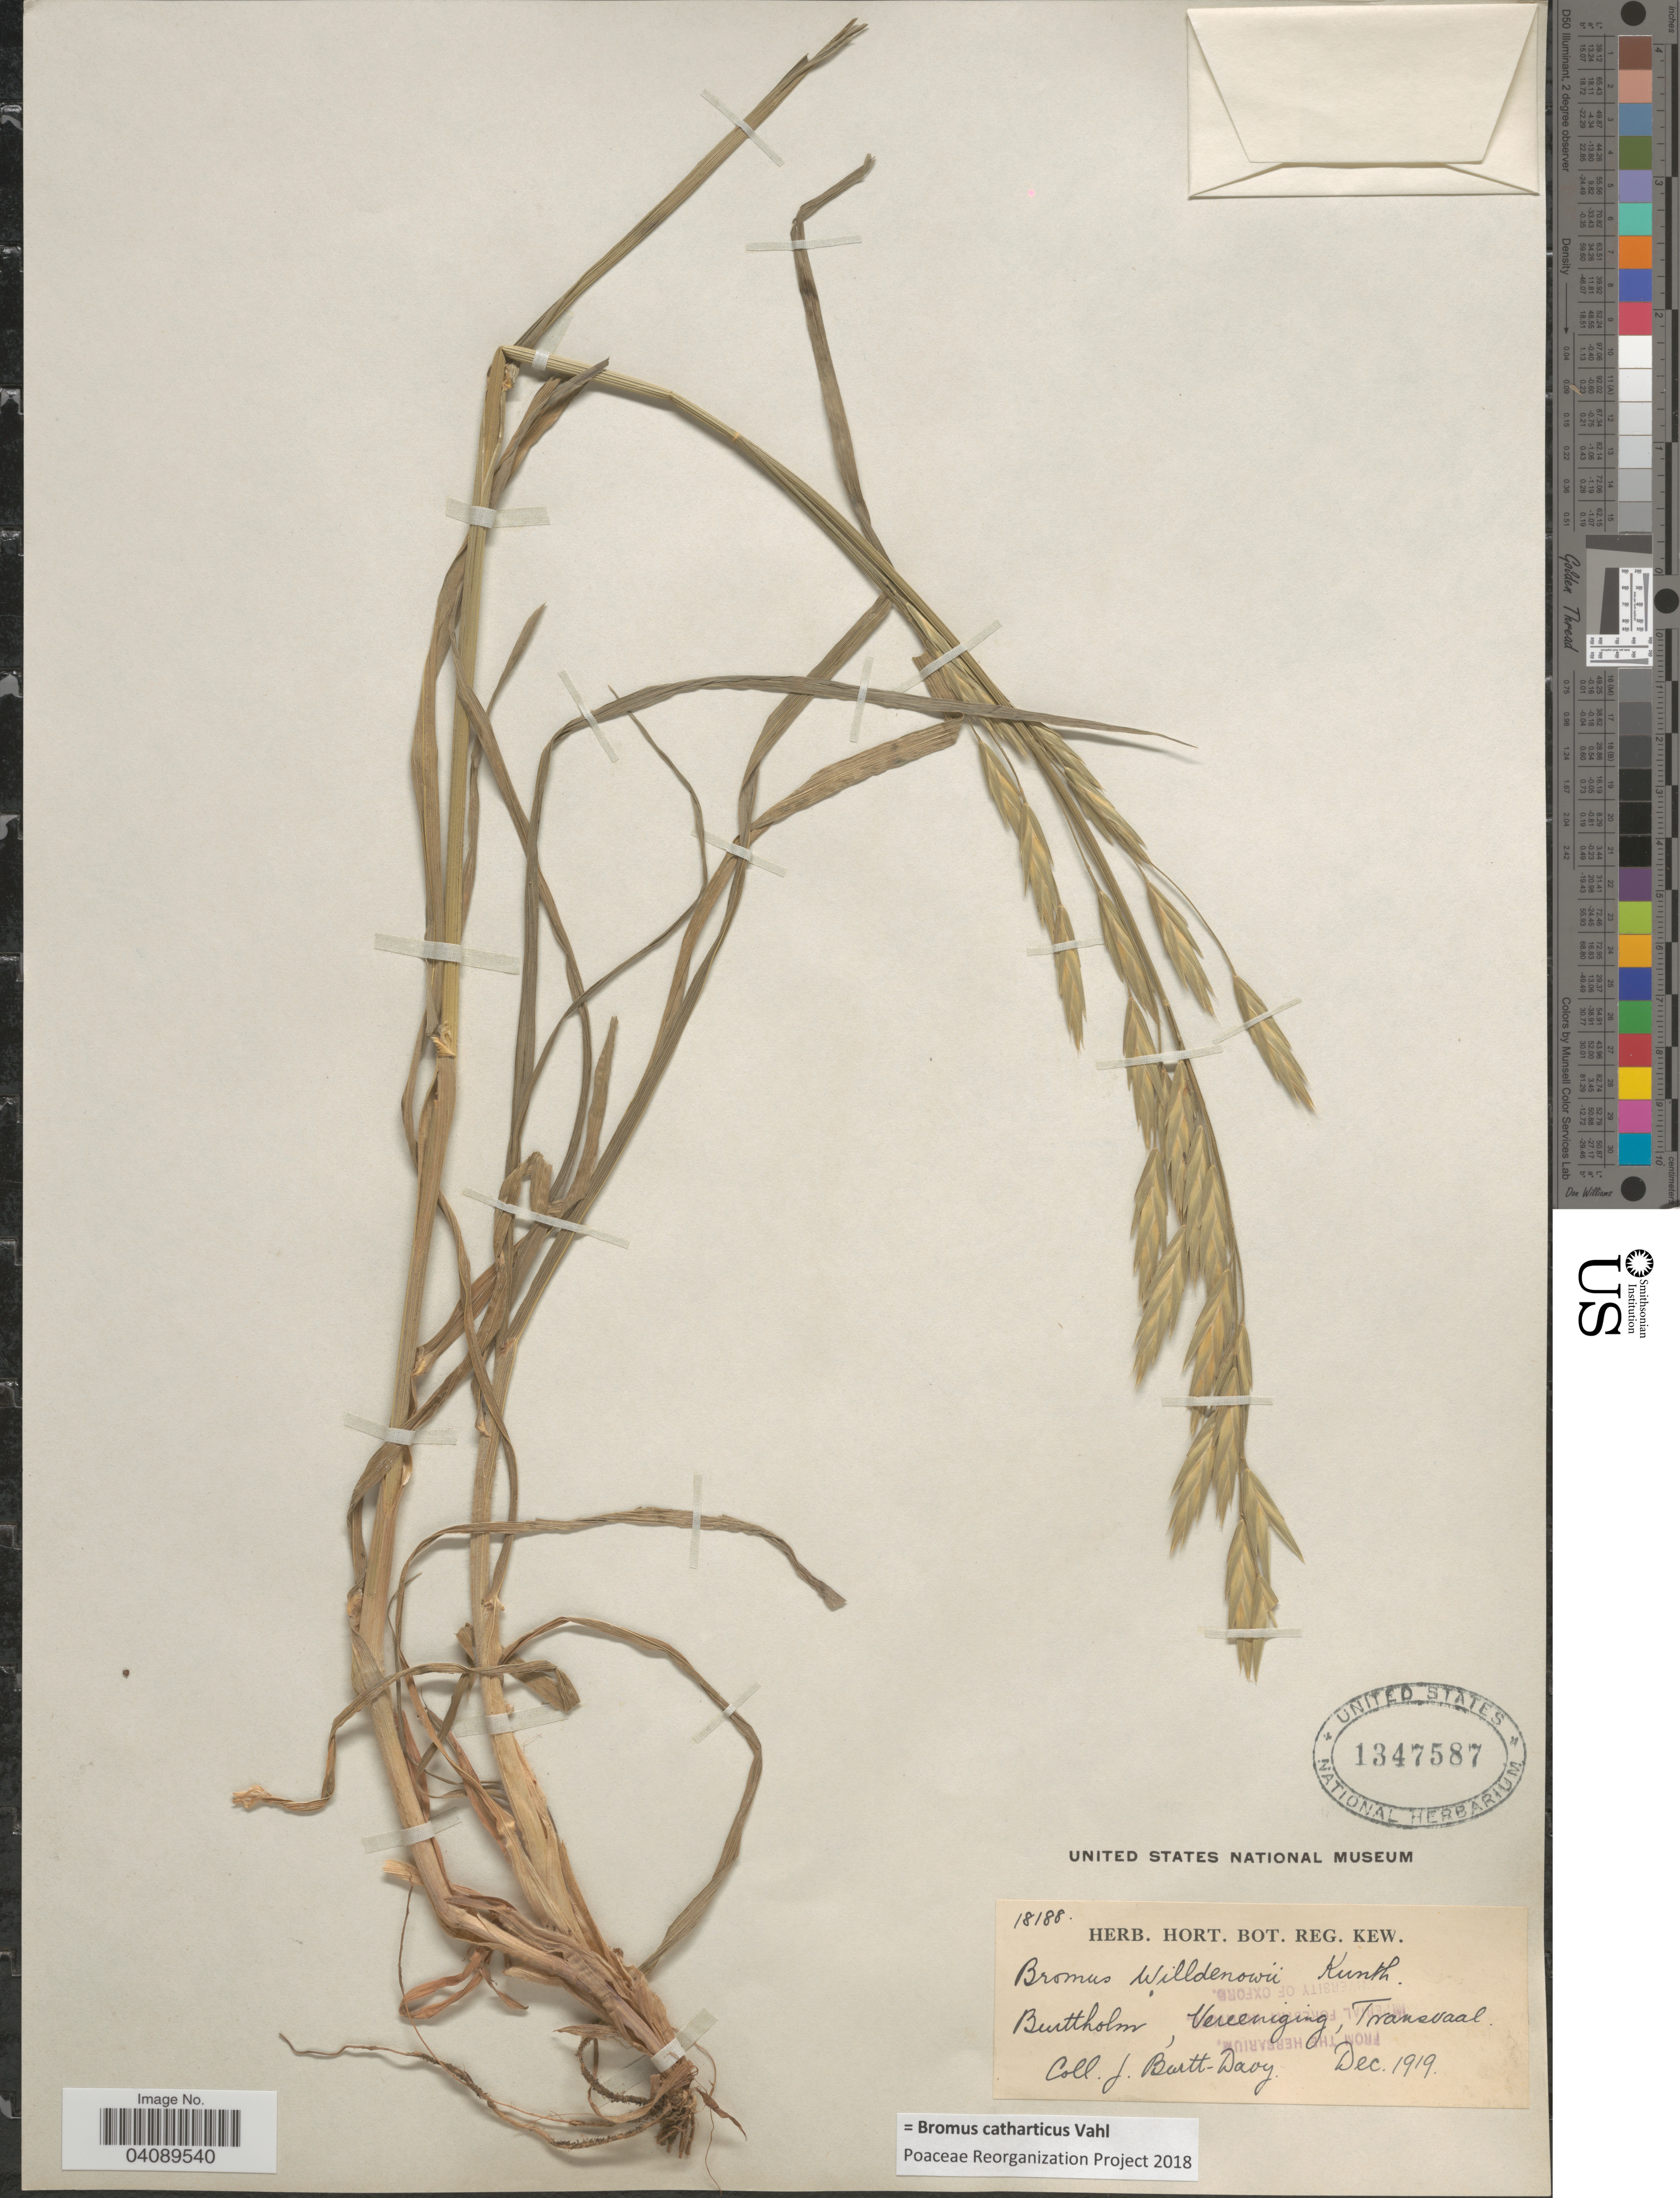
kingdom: Plantae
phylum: Tracheophyta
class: Liliopsida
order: Poales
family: Poaceae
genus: Bromus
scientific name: Bromus catharticus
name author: Vahl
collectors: J. Burtt Davy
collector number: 18188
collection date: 1919-12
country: South Africa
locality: Burtholm, Vereeniging, Transvaal.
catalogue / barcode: US 1347587